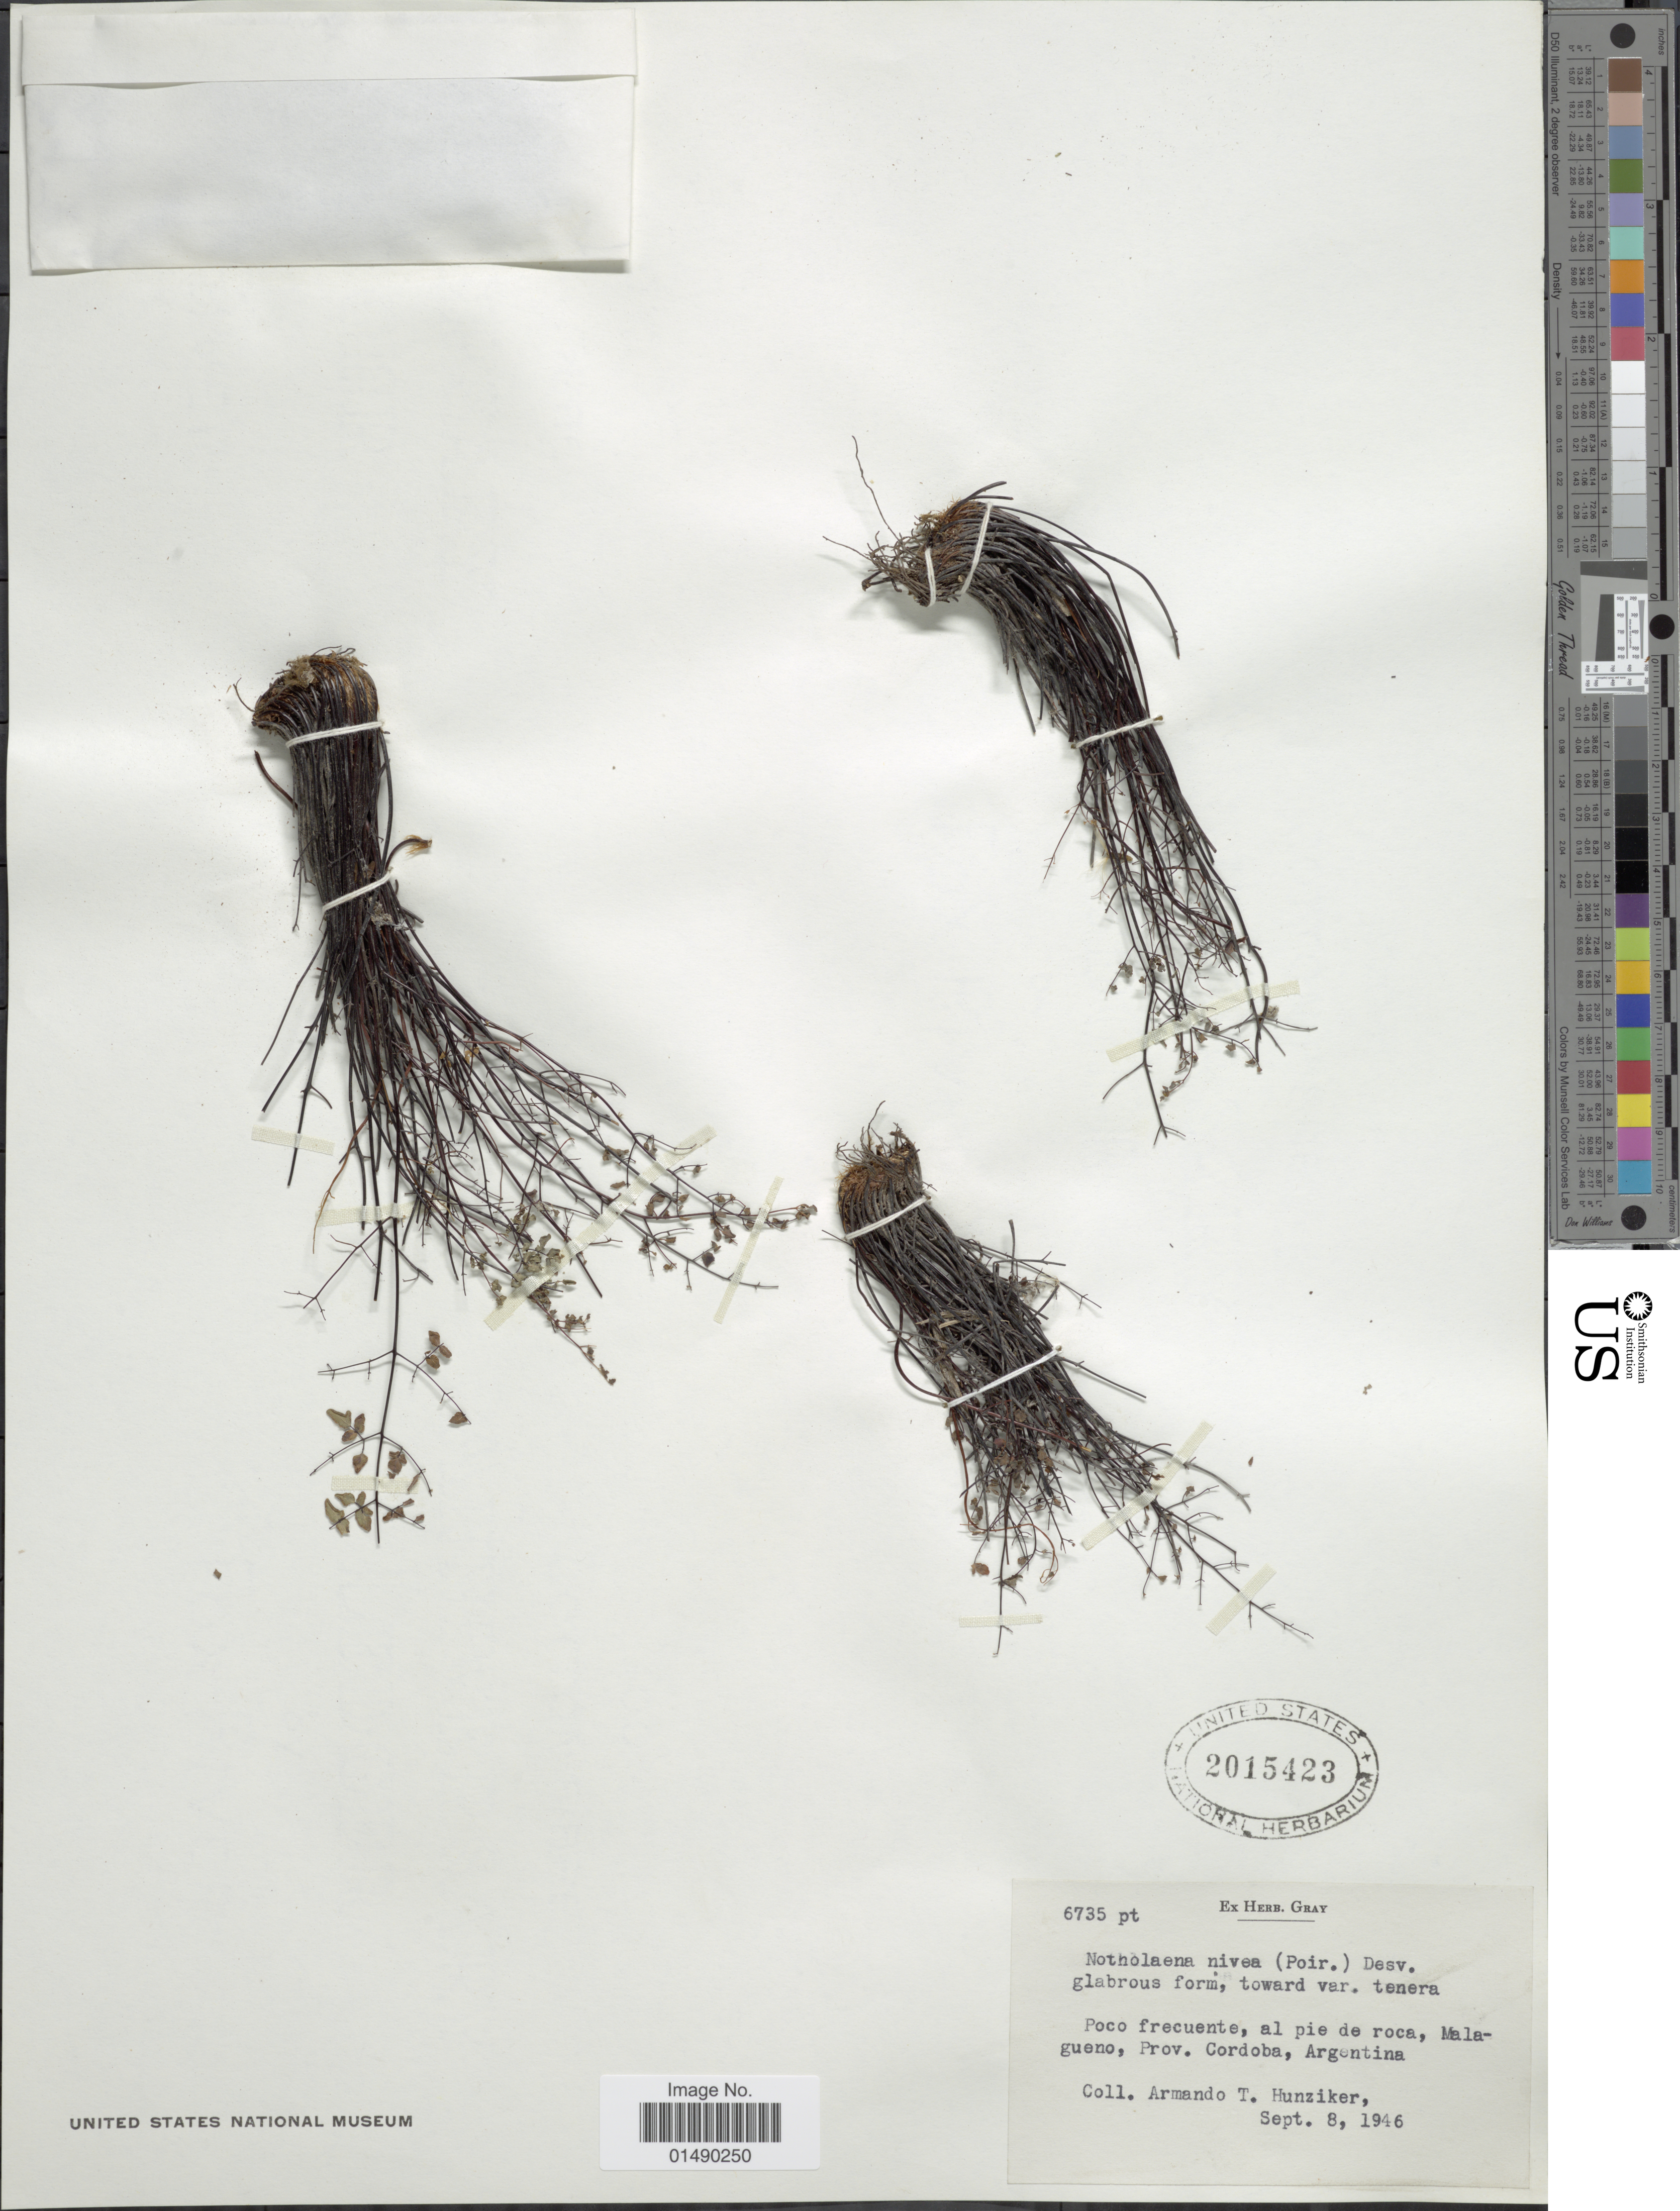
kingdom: Plantae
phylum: Tracheophyta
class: Polypodiopsida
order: Polypodiales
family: Pteridaceae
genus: Argyrochosma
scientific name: Argyrochosma nivea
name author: (Poir.) Windham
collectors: A. T. Hunziker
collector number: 6735 pt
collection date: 1946-09-08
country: Argentina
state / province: Cordoba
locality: Argentina, Poco frecuente, al pie de roca, Malagueno.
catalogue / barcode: US 2015423